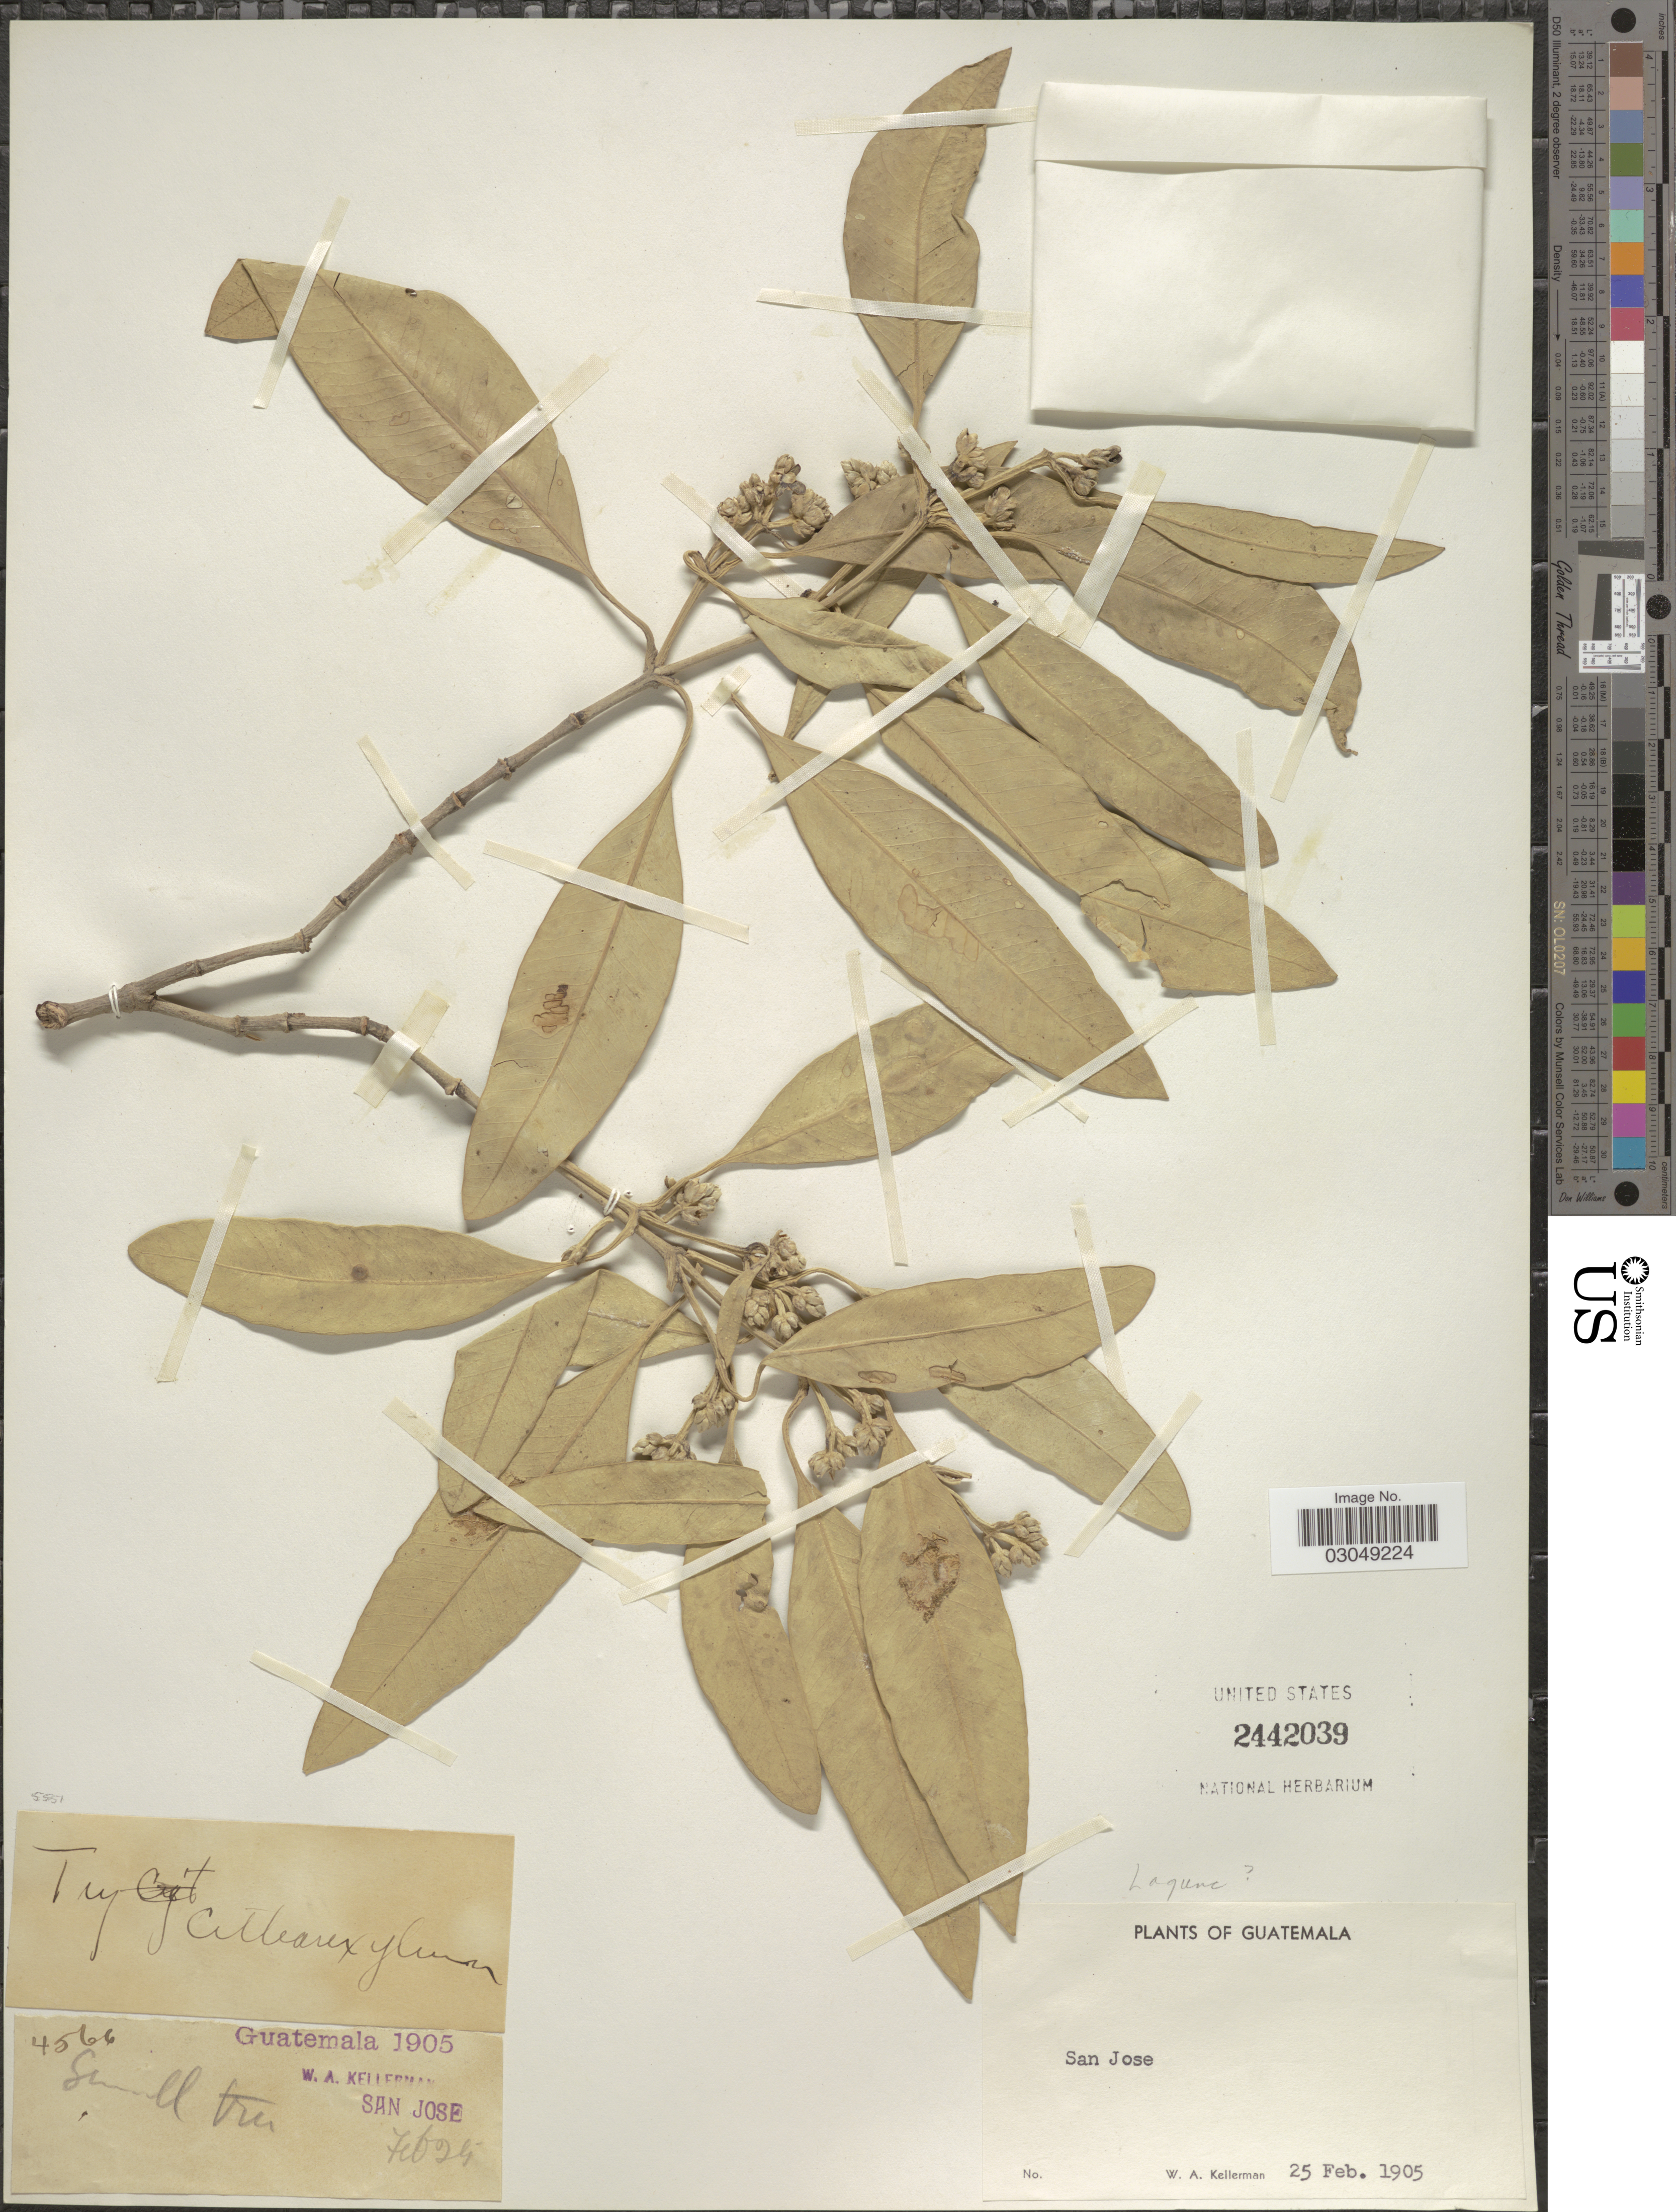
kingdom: Plantae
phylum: Tracheophyta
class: Magnoliopsida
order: Myrtales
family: Combretaceae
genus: Laguncularia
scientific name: Laguncularia racemosa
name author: (L.) C.F. Gaertn.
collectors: W. Kellerman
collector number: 4564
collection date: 1905-02-25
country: Guatemala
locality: San Jose.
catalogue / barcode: US 2442039